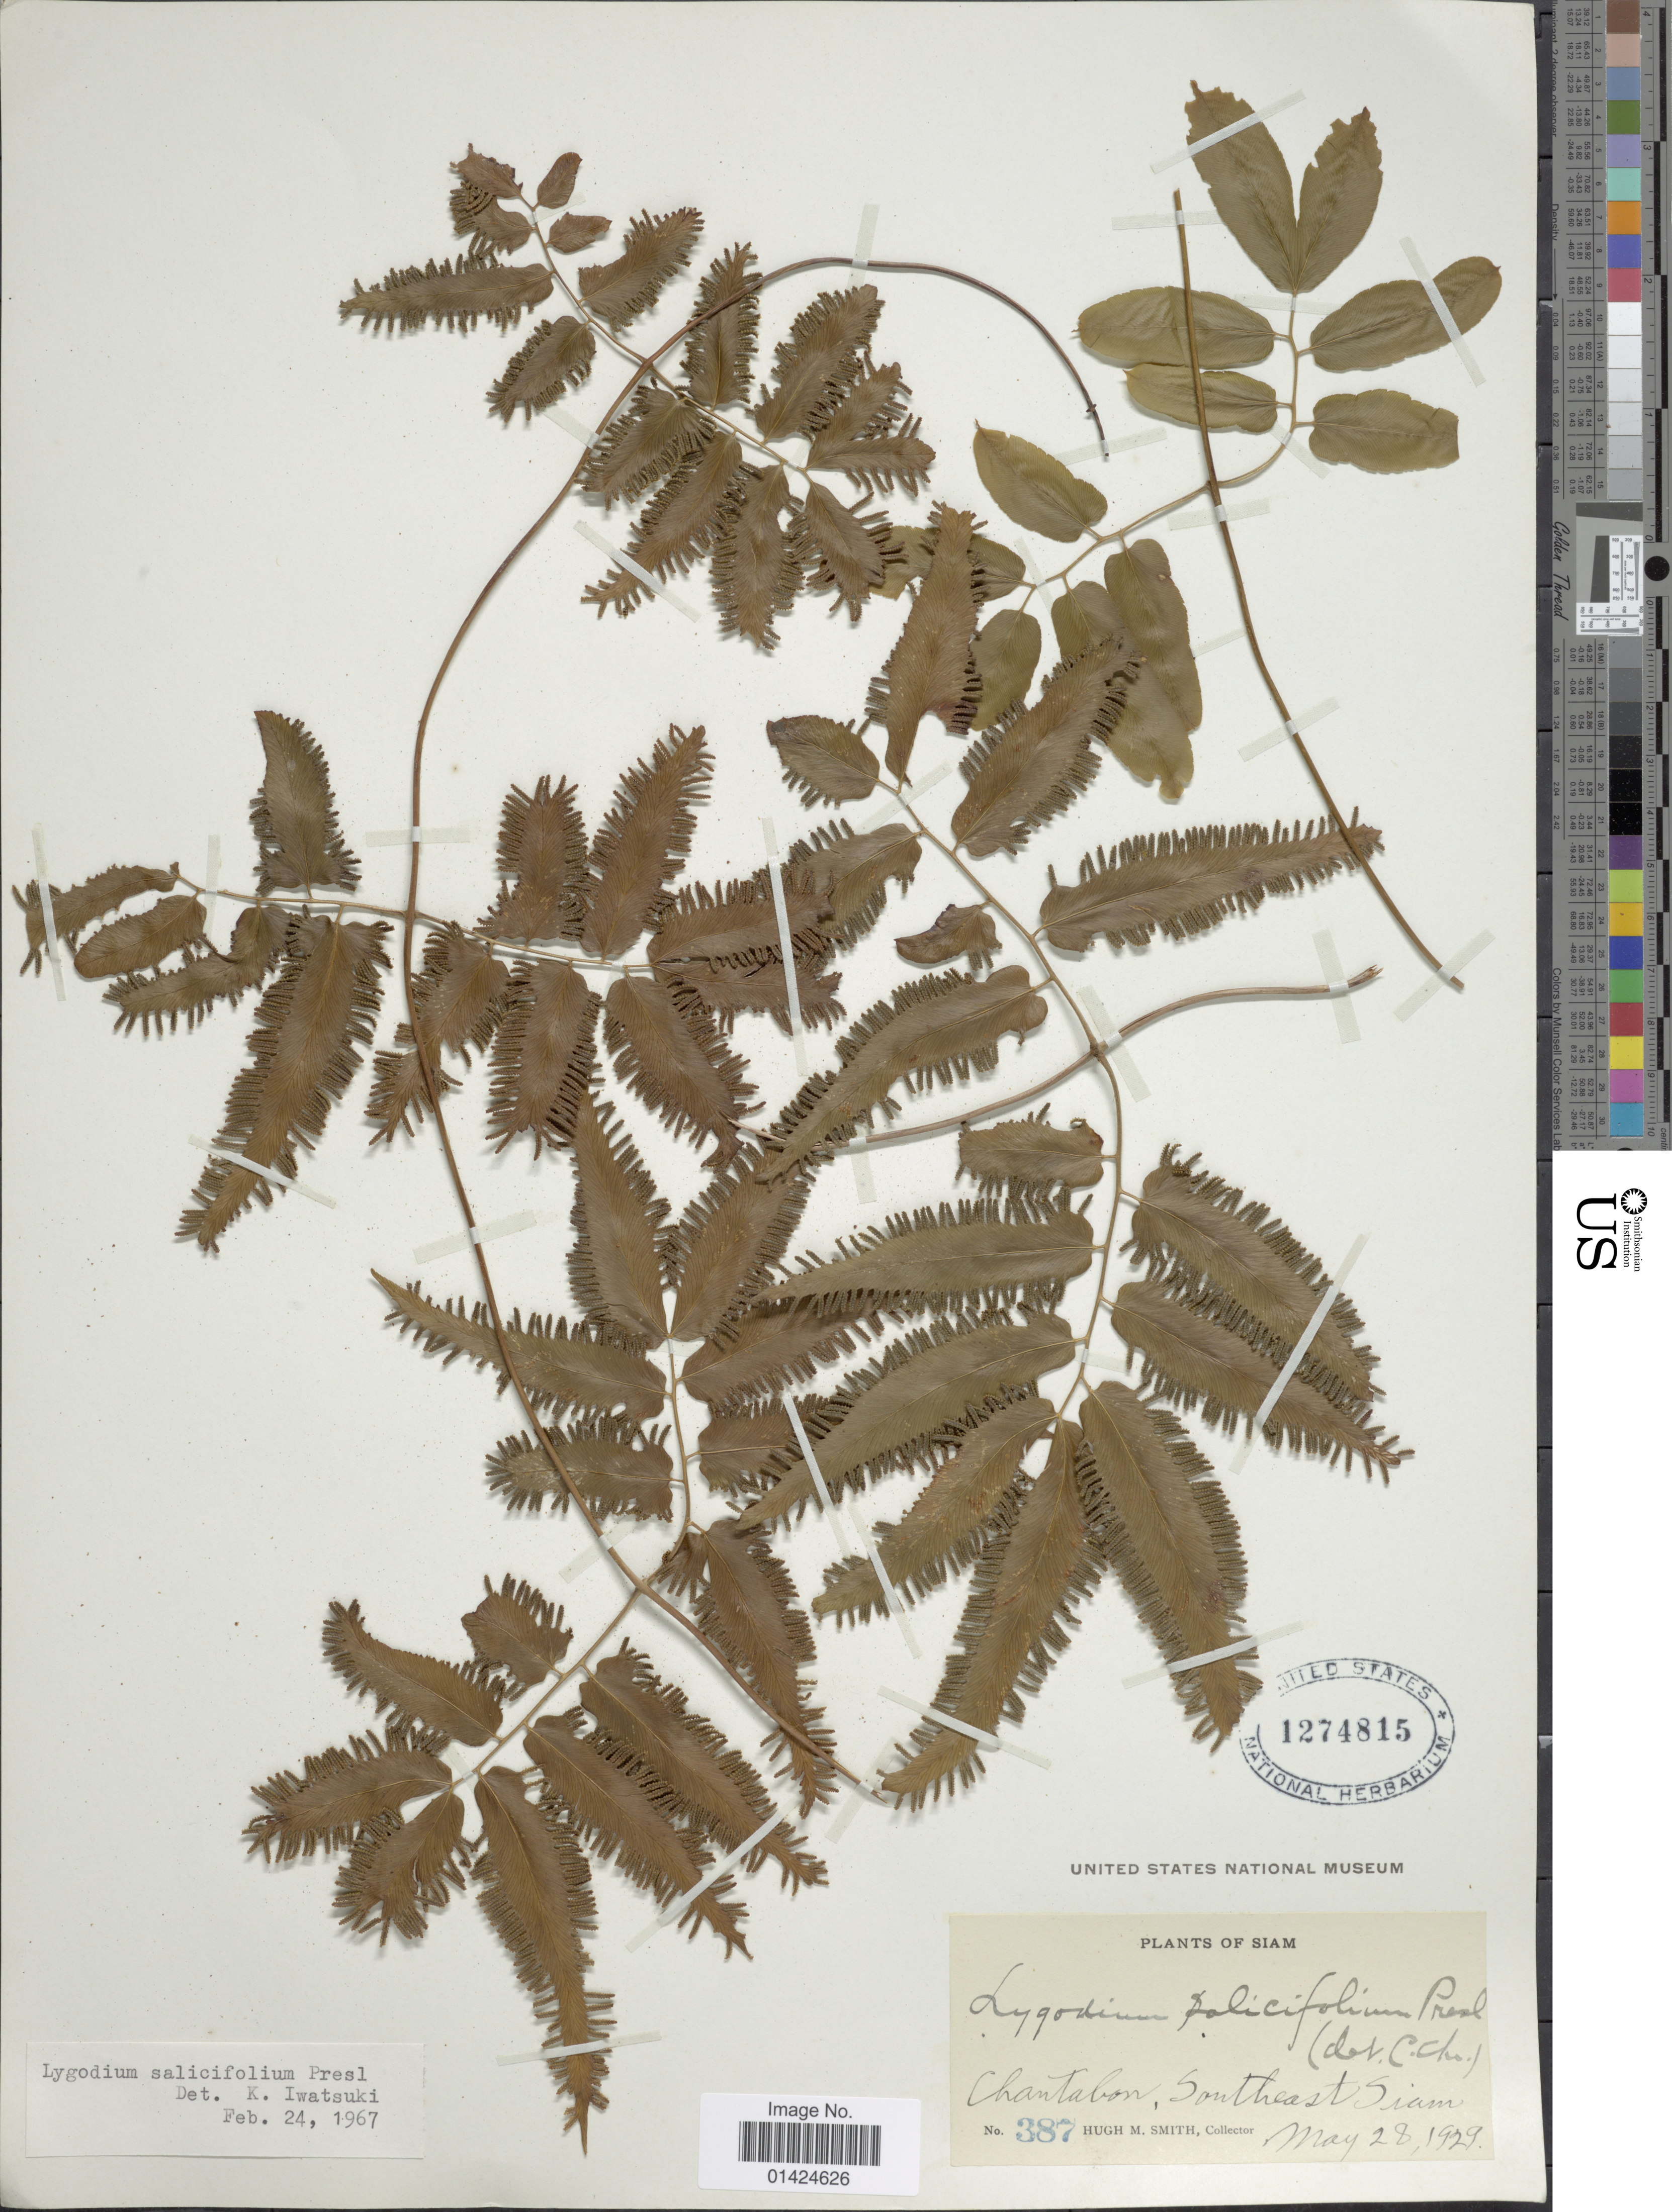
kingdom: Plantae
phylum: Tracheophyta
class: Polypodiopsida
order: Schizaeales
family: Lygodiaceae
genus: Lygodium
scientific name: Lygodium sailcifolium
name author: C. Presl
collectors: H. M. Smith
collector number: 387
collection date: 1929-05-28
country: Thailand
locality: Chantabon, Southeast Siam.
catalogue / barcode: US 1274815